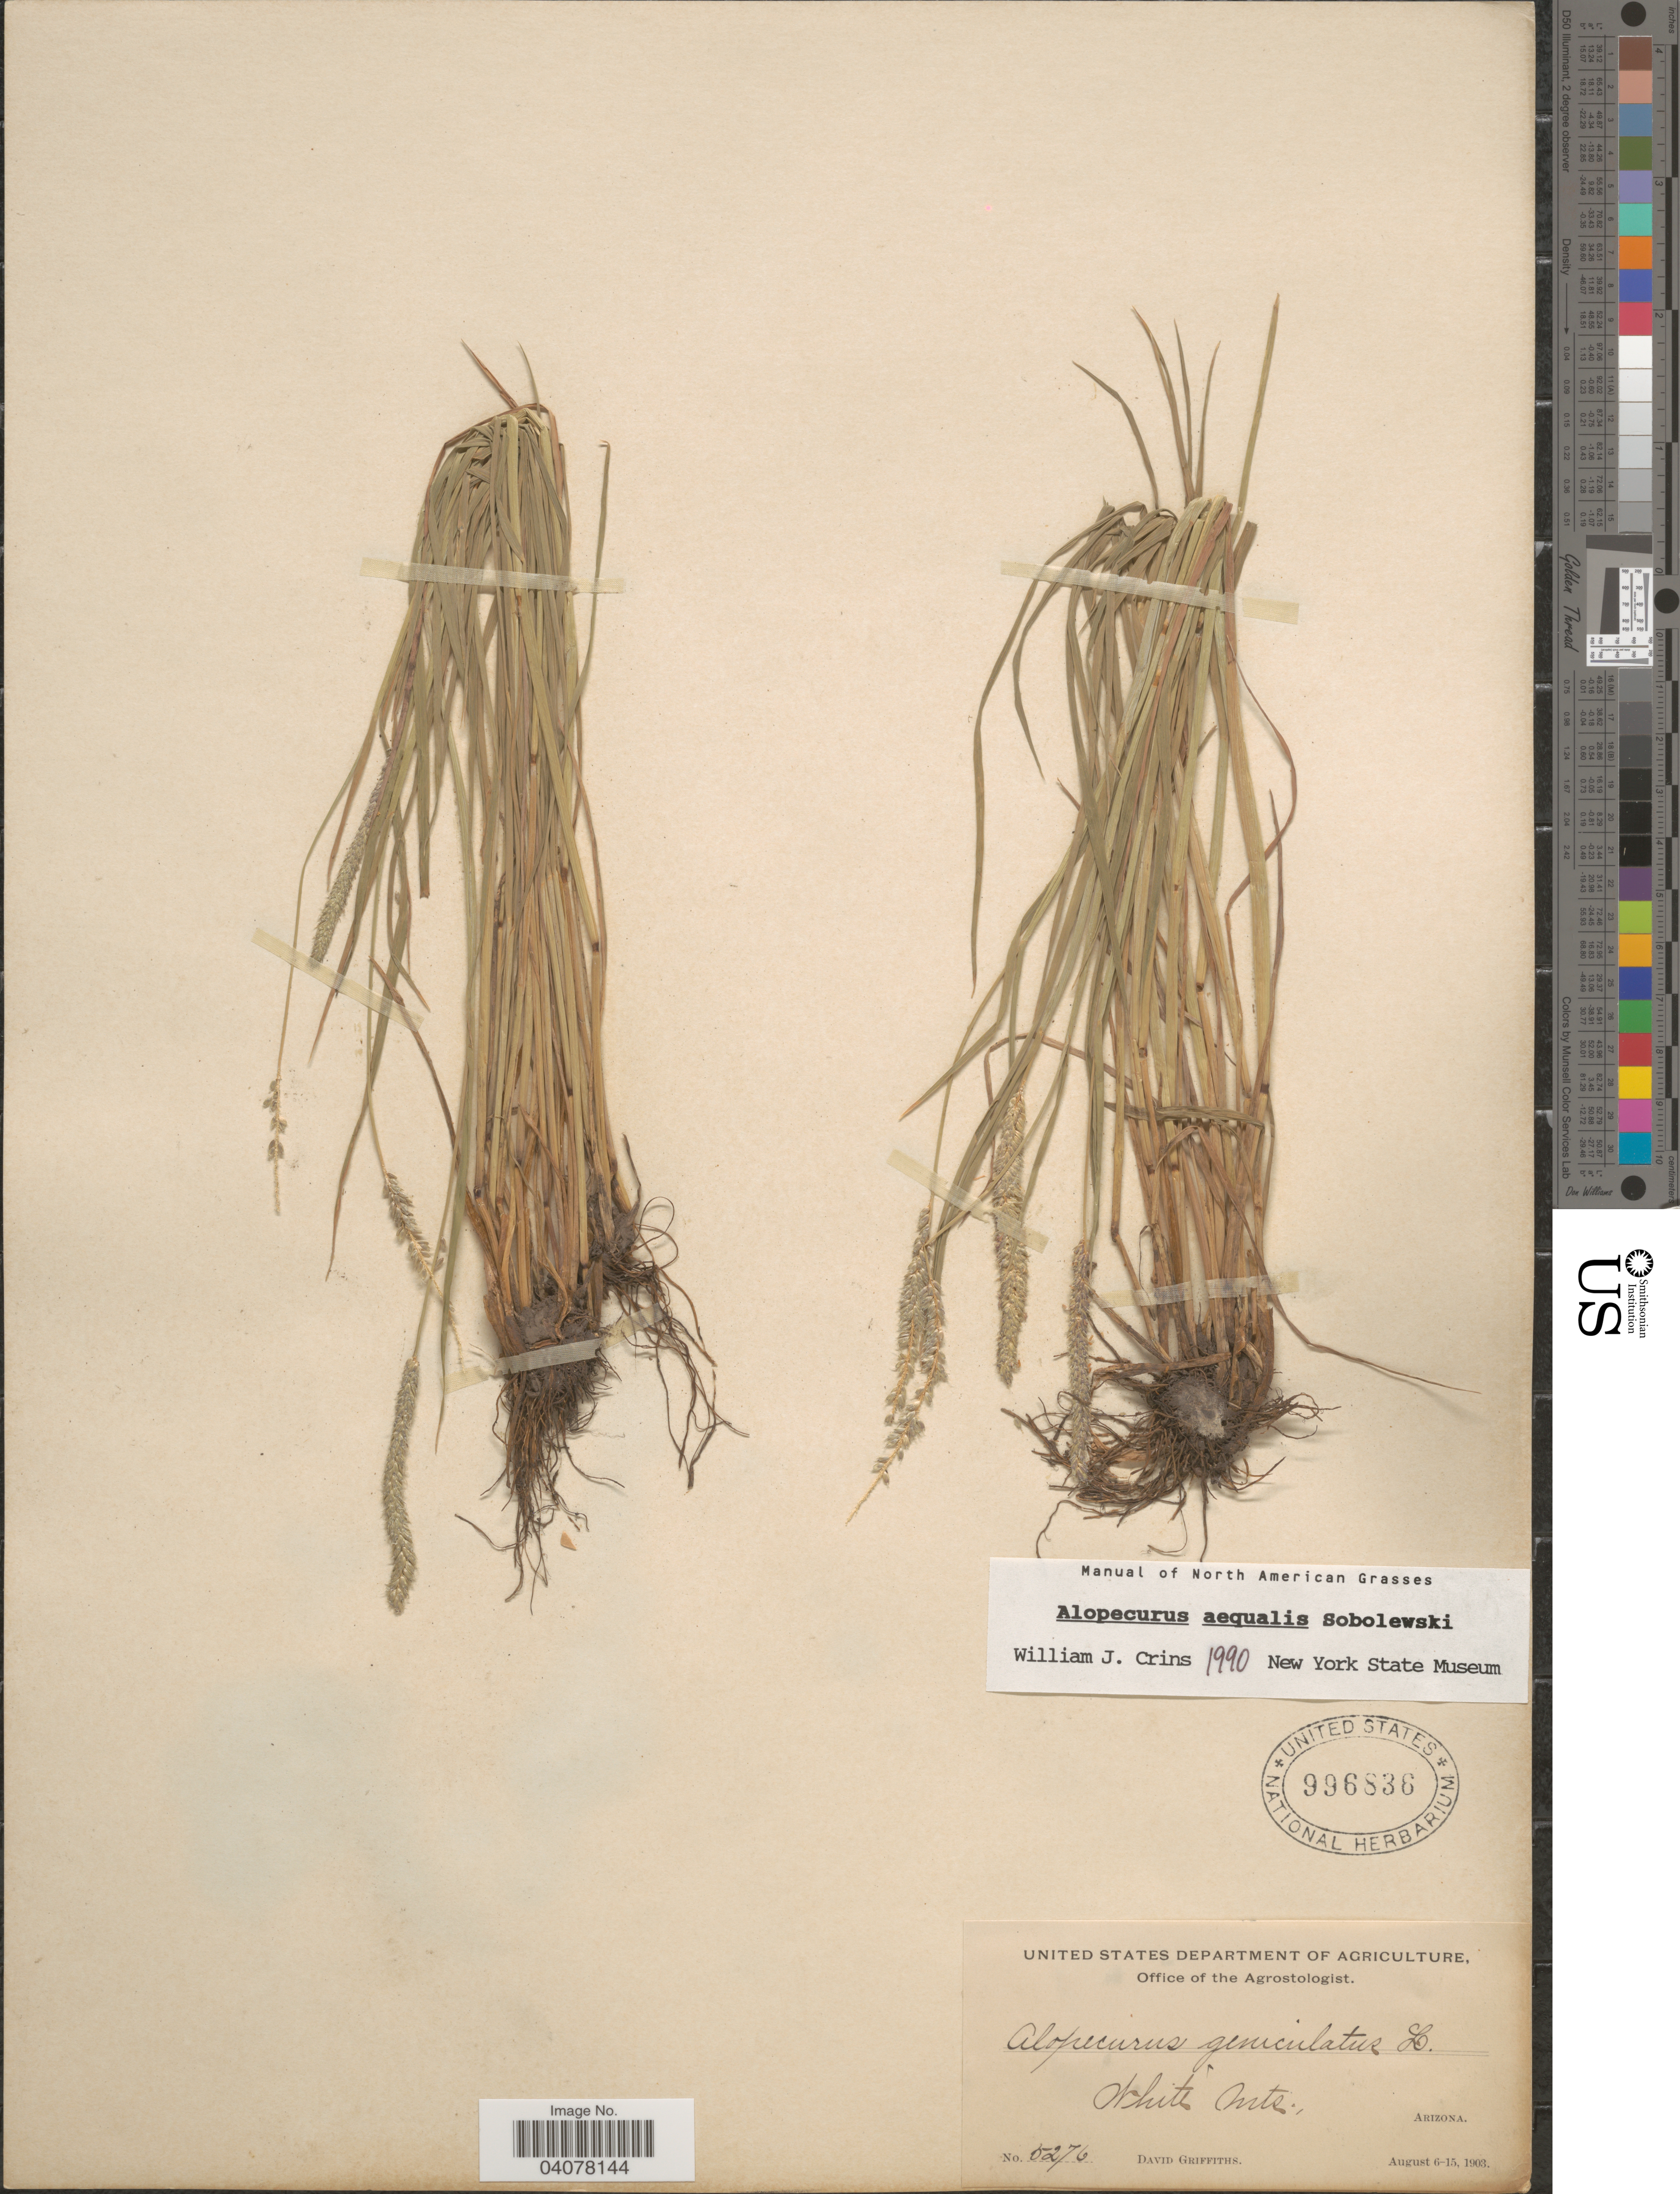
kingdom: Plantae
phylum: Tracheophyta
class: Liliopsida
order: Poales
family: Poaceae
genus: Alopecurus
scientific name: Alopecurus aequalis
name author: Sobol.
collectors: D. Griffiths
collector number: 5276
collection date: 1903-08-06/1903-08-15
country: United States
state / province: Arizona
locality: White Mts.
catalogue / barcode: US 996836